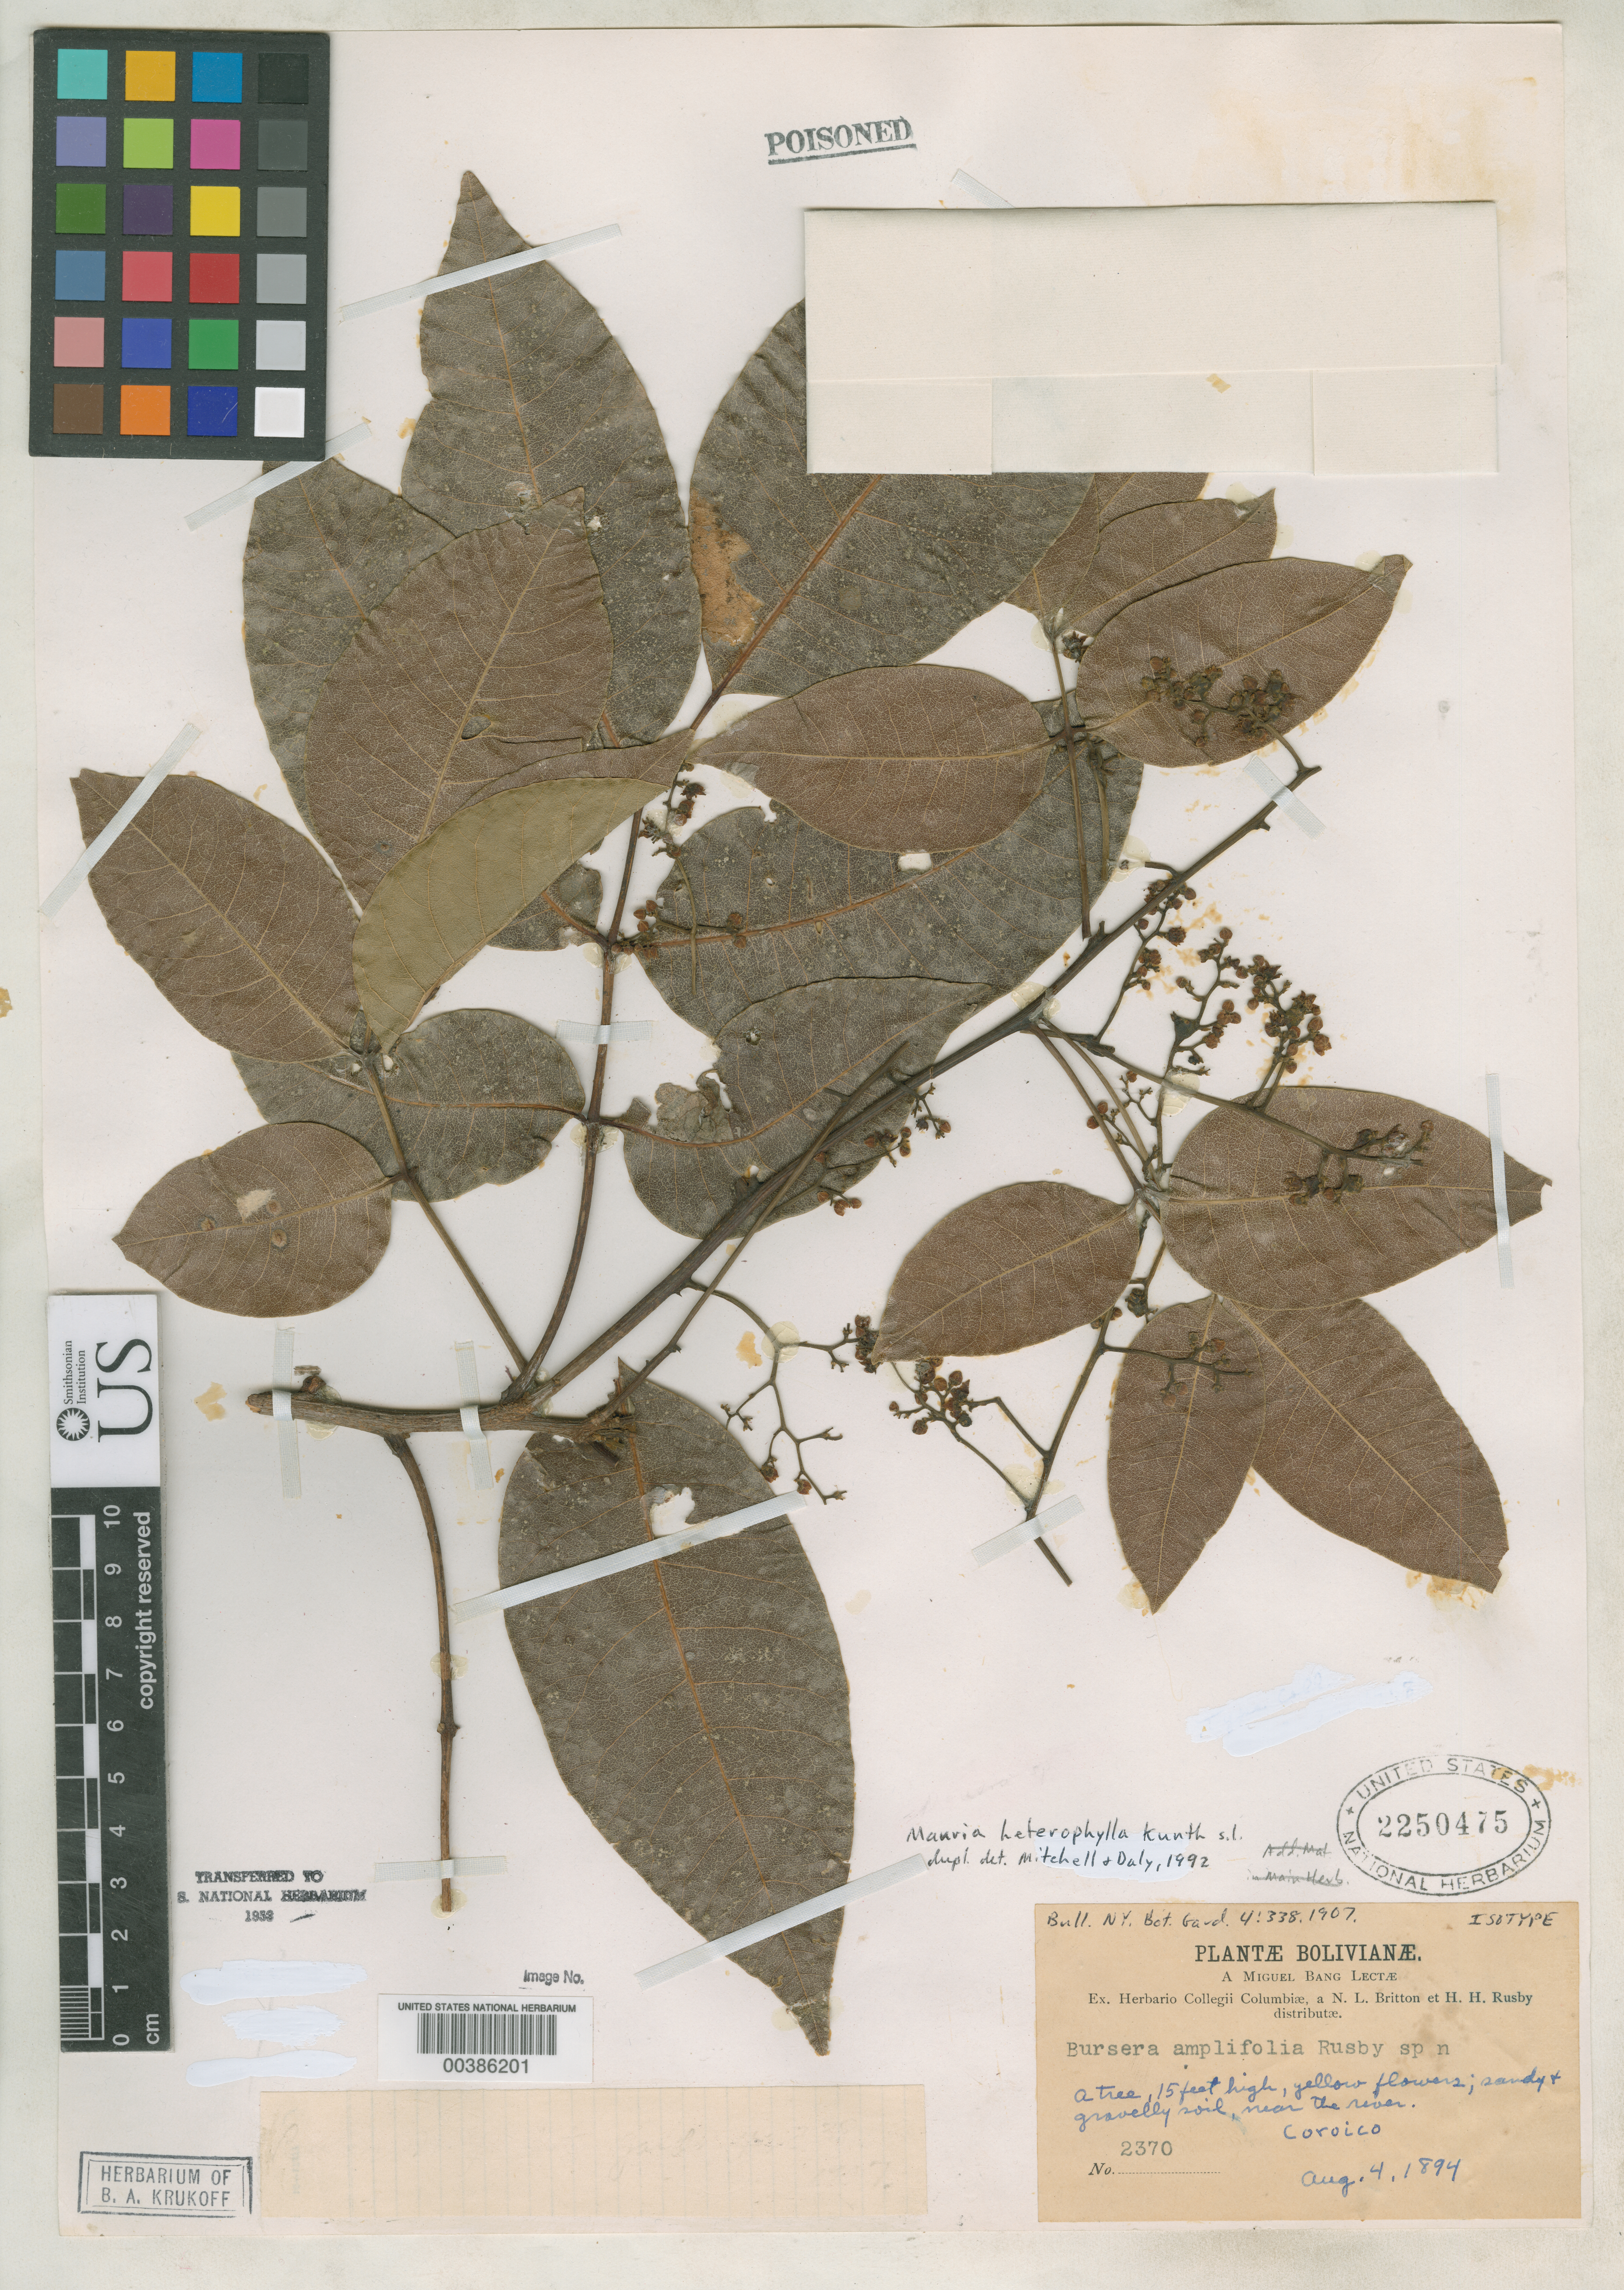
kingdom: Plantae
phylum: Tracheophyta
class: Magnoliopsida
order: Sapindales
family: Burseraceae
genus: Bursera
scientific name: Bursera amplifolia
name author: Rusby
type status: Isotype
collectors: M. Bang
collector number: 2370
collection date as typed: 04 Aug 1894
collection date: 1894-08-04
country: Bolivia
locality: CoRico, Yungas, near the River.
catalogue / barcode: US 2250475